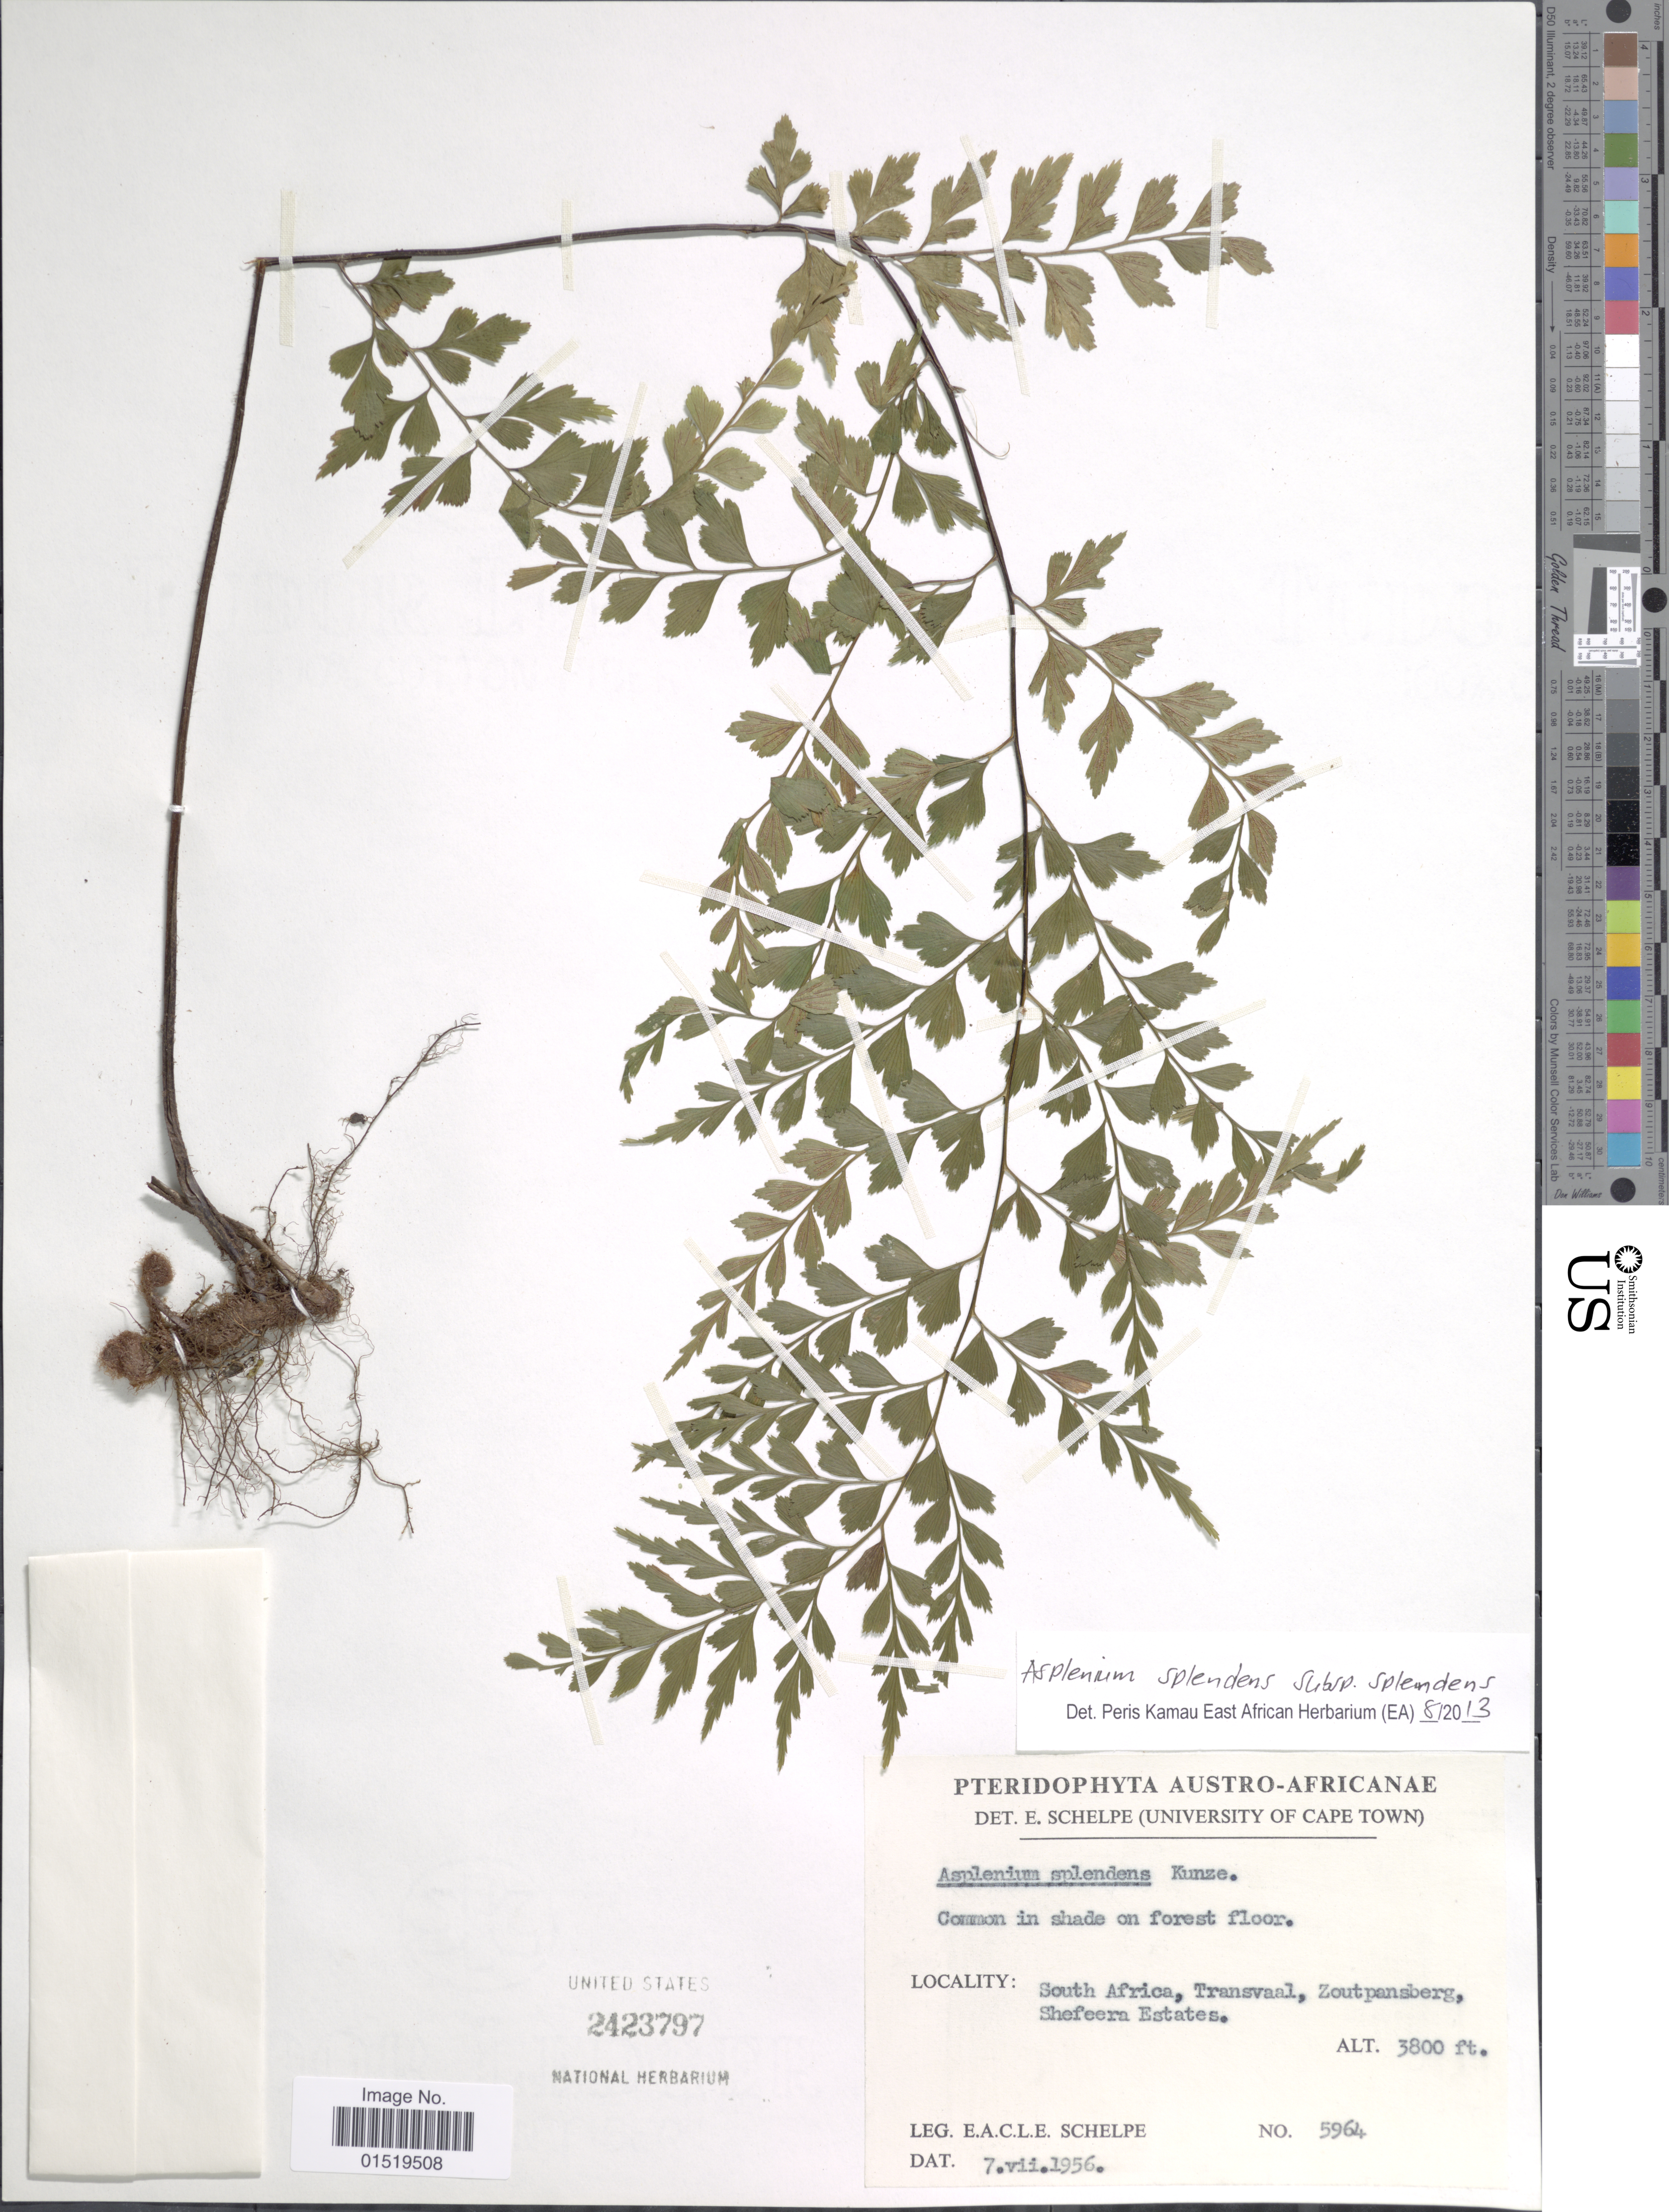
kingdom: Plantae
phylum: Tracheophyta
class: Polypodiopsida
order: Polypodiales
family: Aspleniaceae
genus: Asplenium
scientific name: Asplenium splendens subsp. splendens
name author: Kunze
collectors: E. A. C. L. E. Schelpe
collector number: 5964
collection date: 1956-07-07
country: South Africa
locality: Transvaal, Zoutpansberg, Shefeera Estates.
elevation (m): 1158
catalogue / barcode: US 2423797